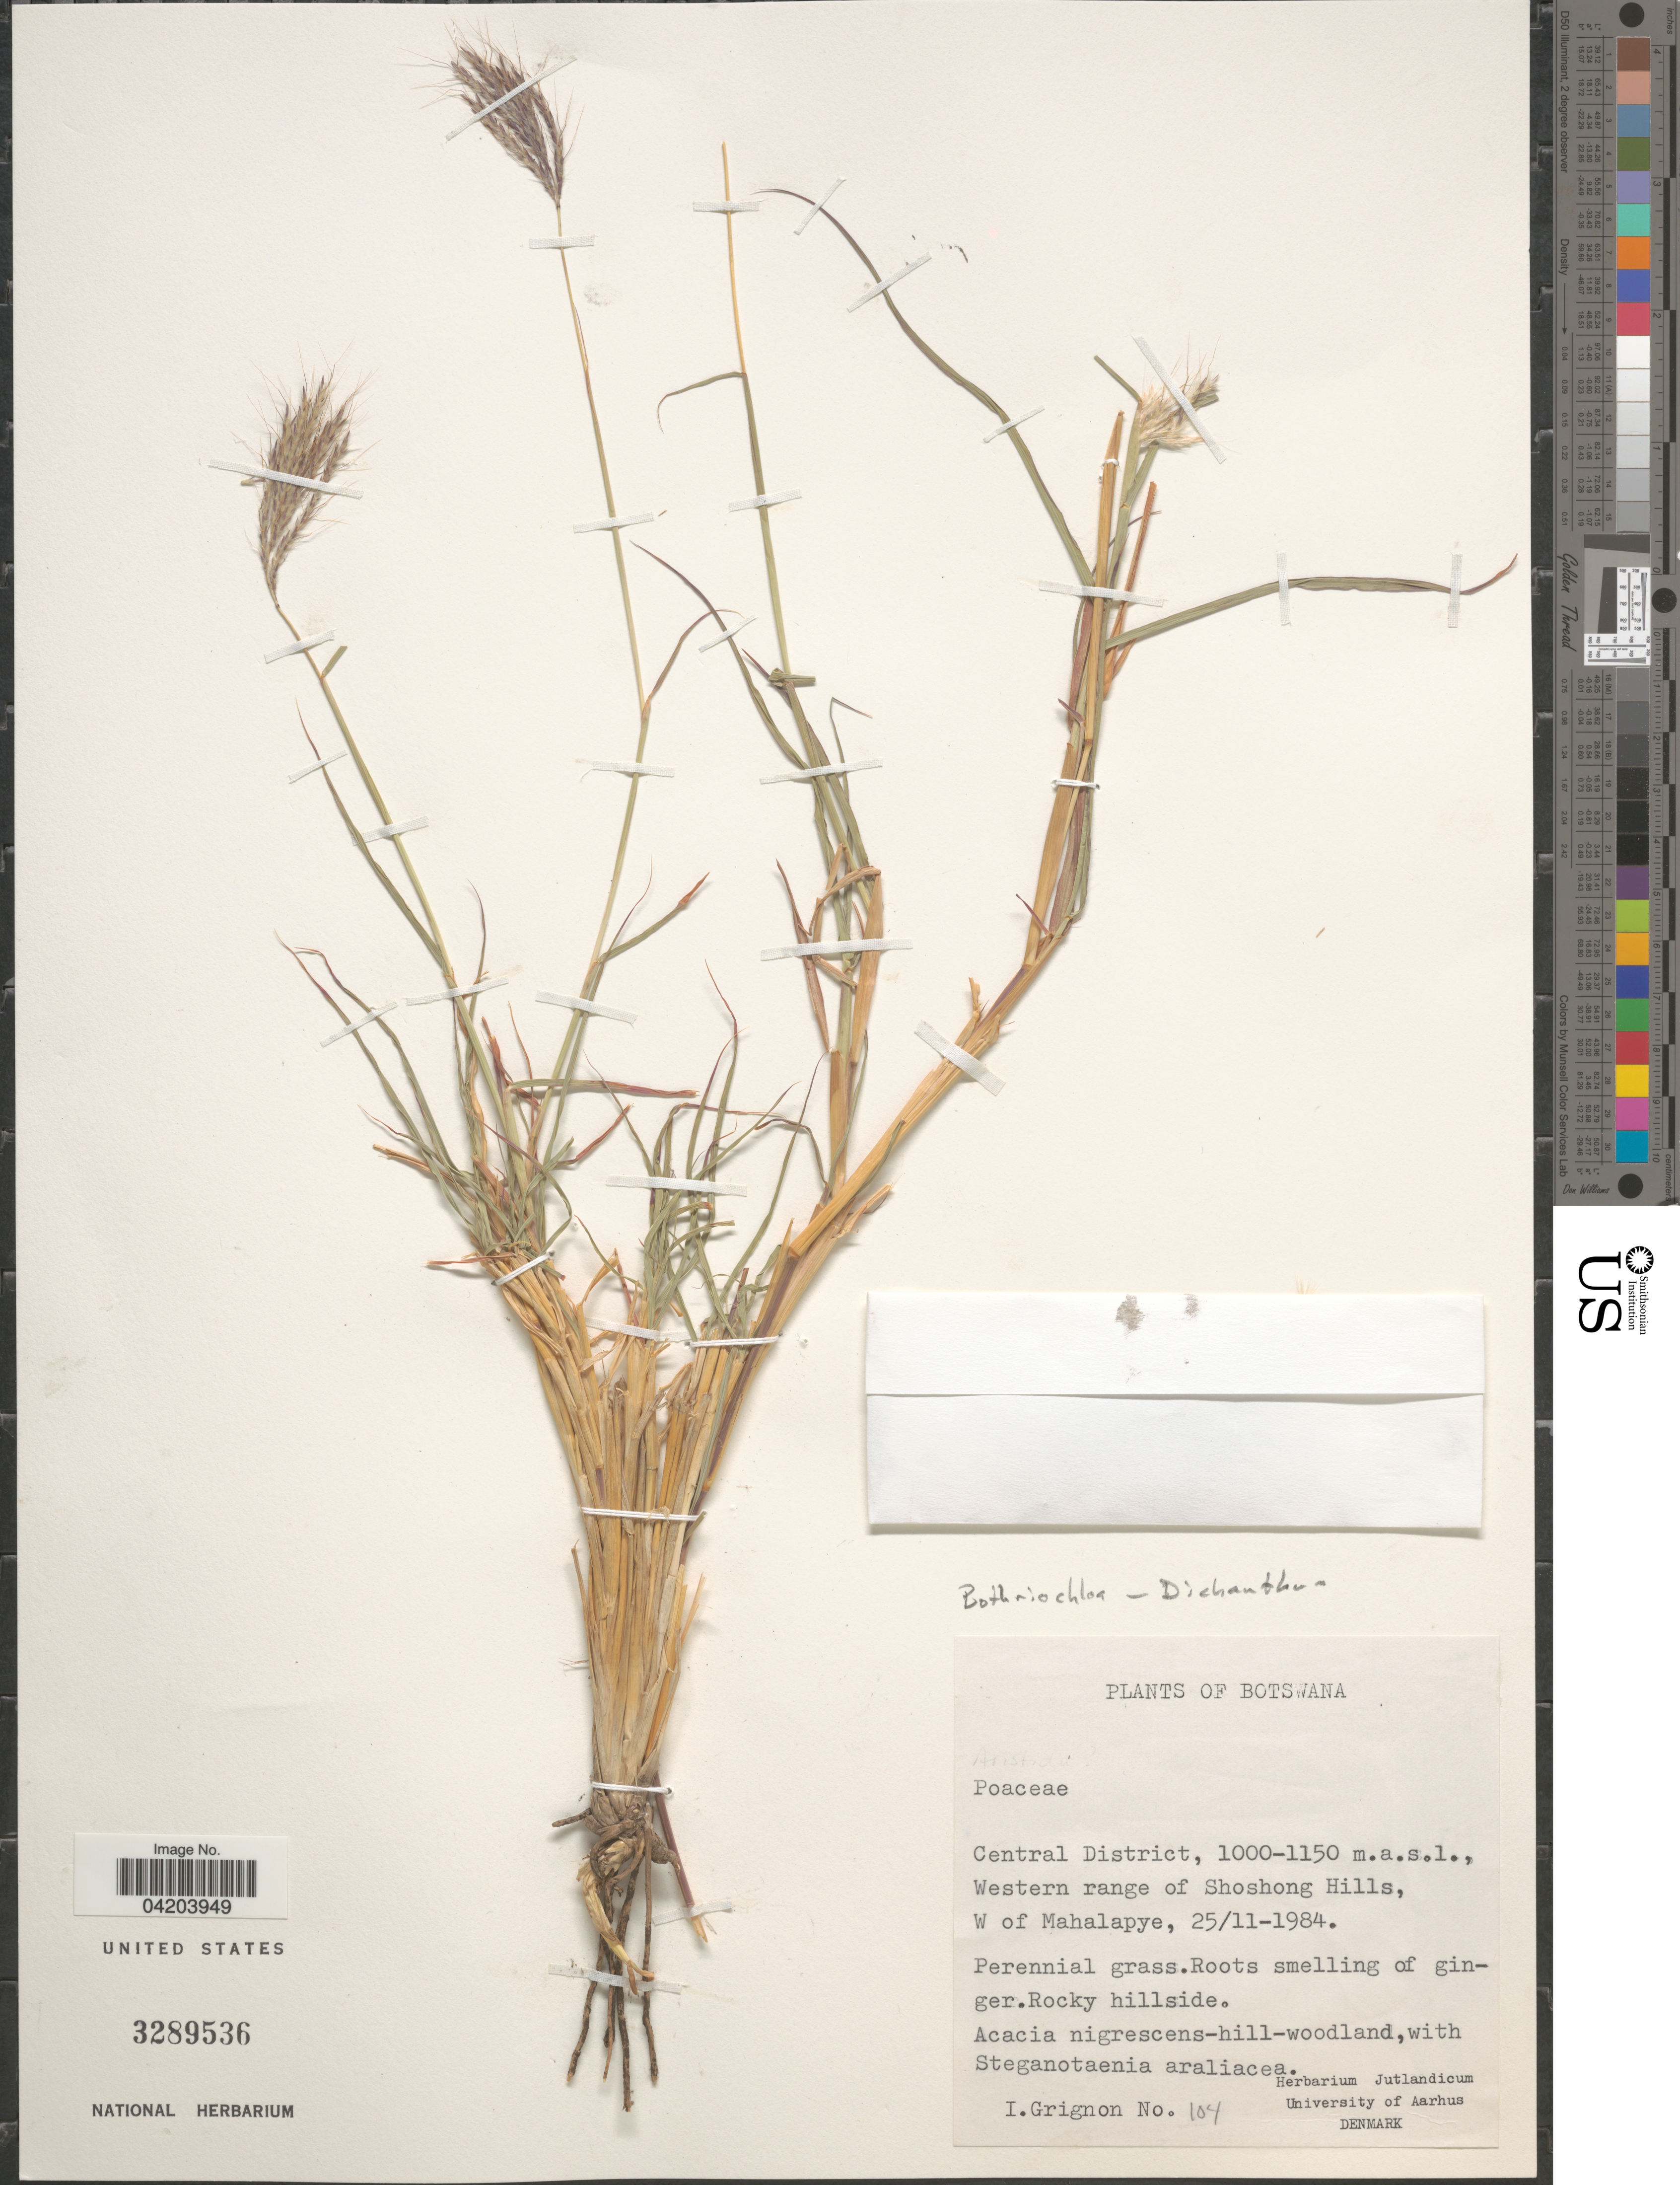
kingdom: Plantae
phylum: Tracheophyta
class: Liliopsida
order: Poales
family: Poaceae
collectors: I. Grignon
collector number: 104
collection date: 1984-11-25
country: Botswana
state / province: Central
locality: Western range of Shoshong Hills, W of Mahalapye.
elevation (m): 1000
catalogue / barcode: US 3289536